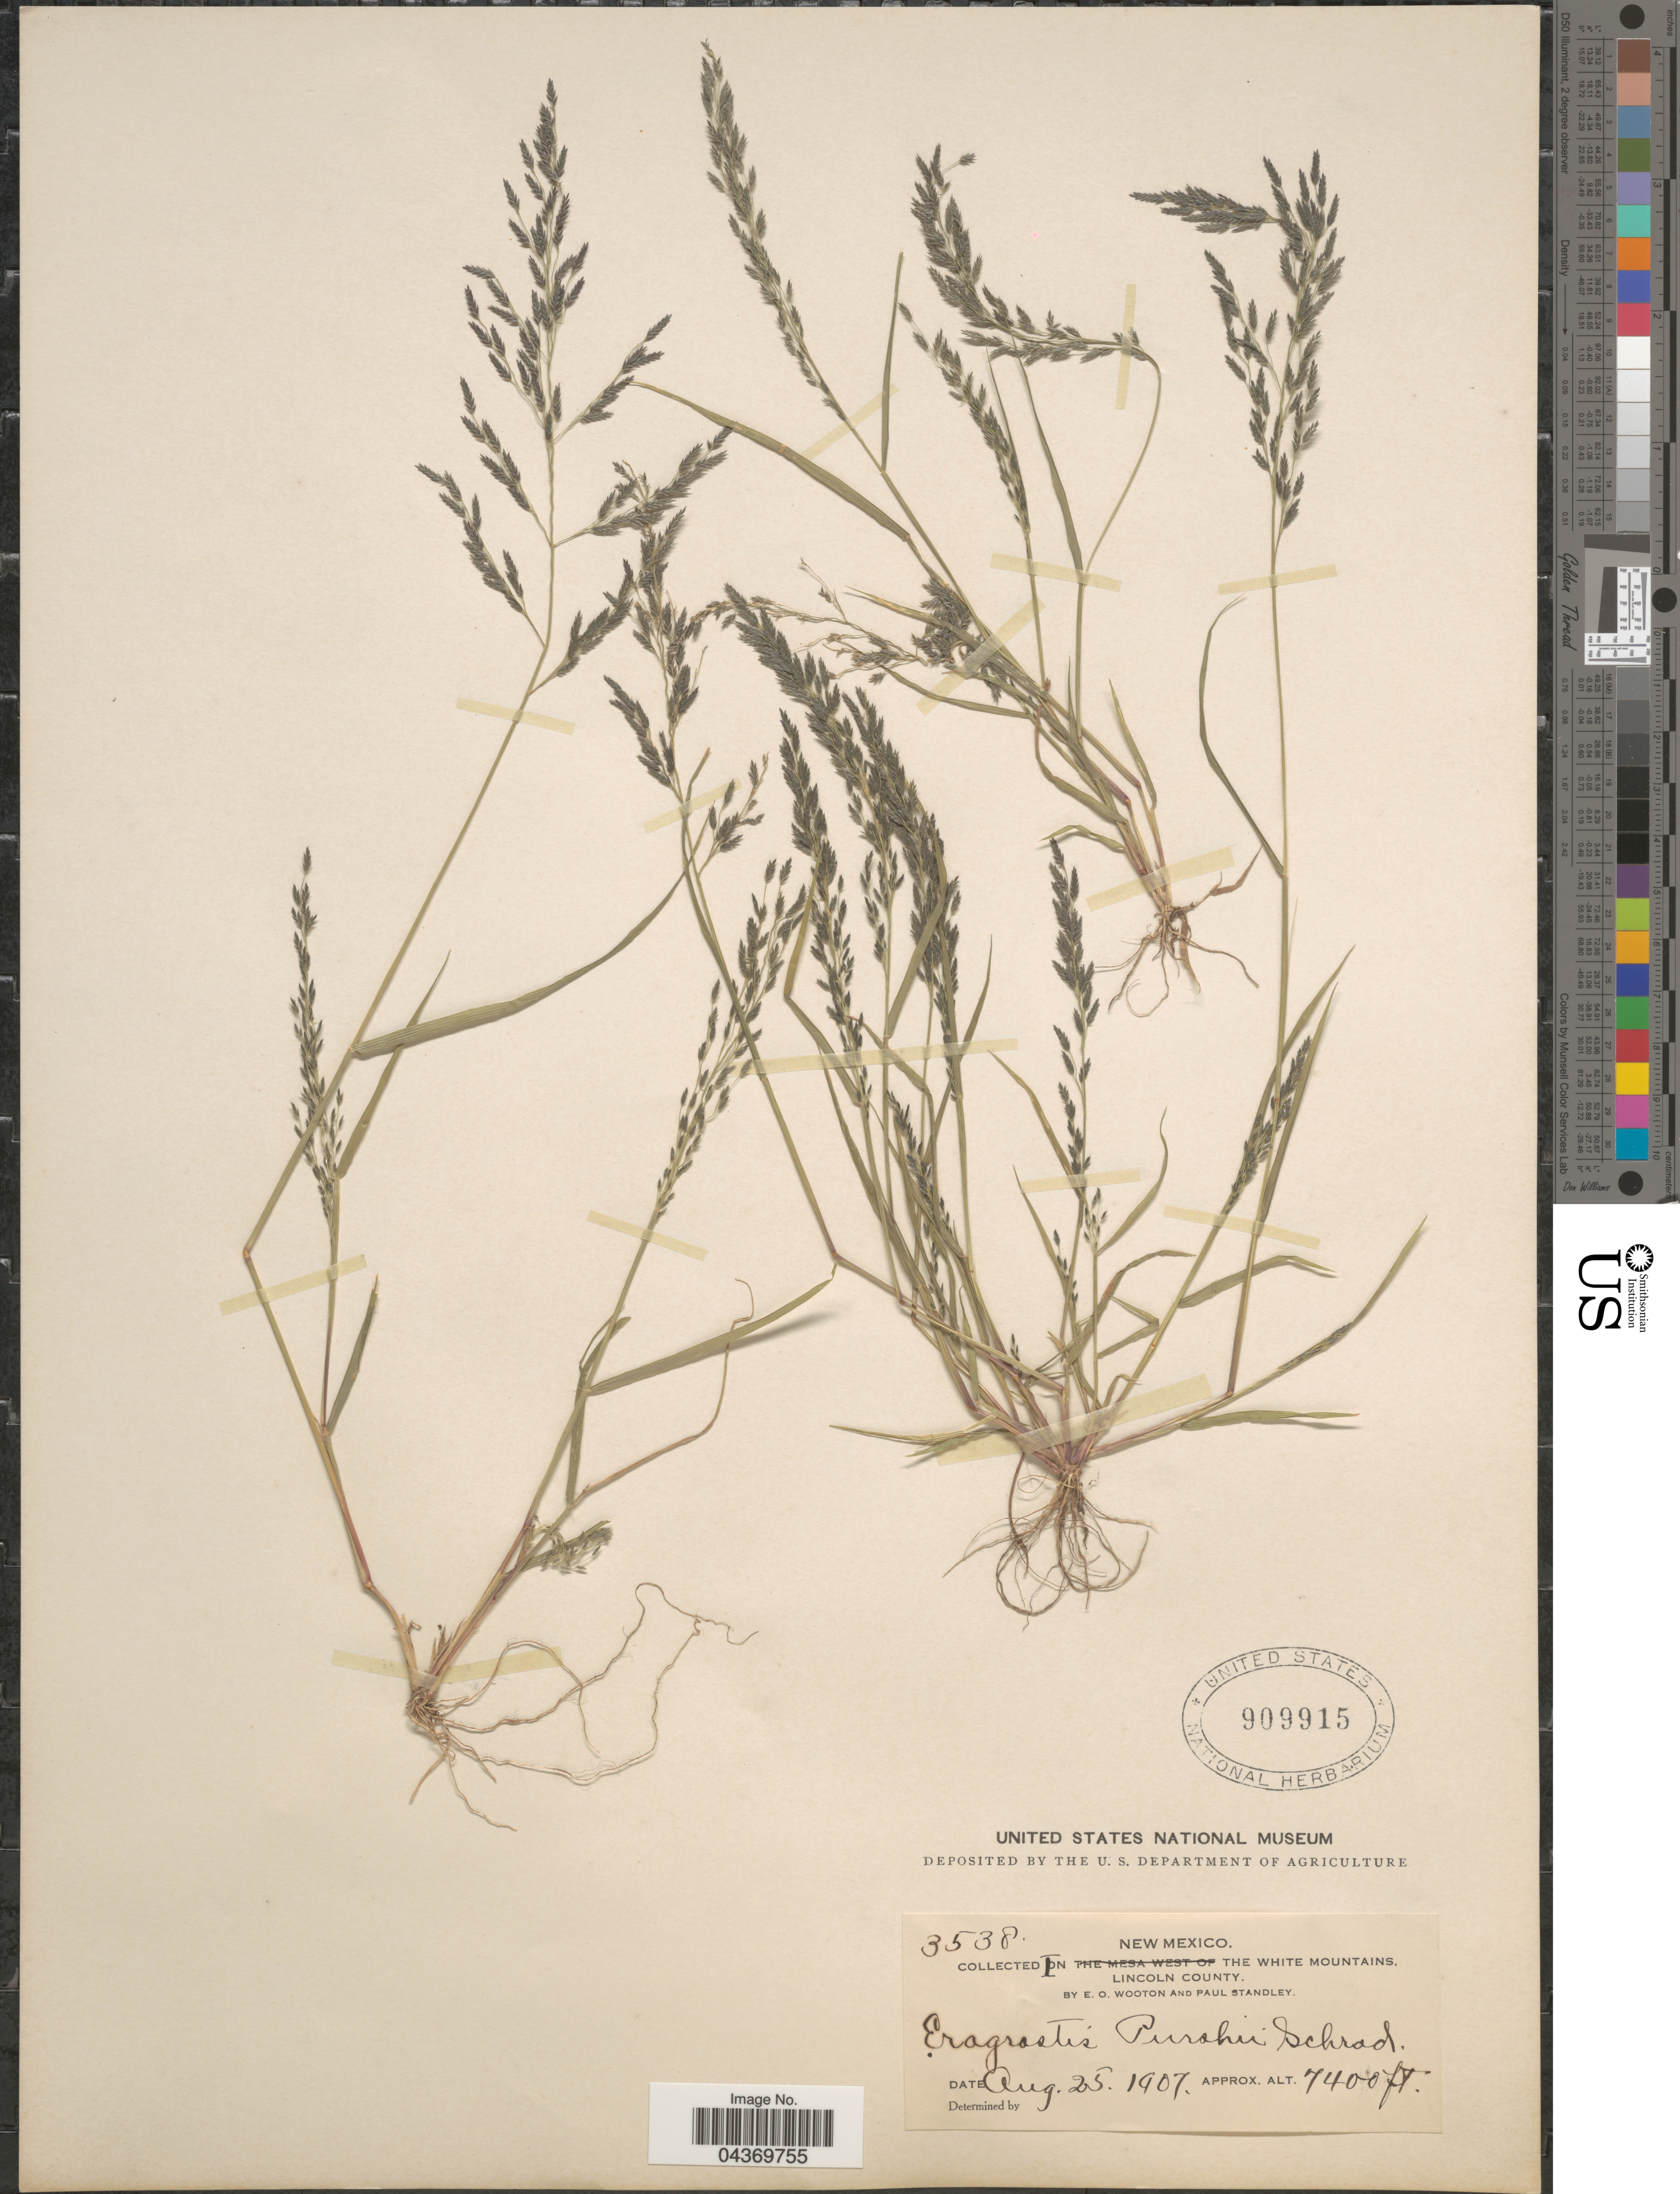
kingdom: Plantae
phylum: Tracheophyta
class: Liliopsida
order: Poales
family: Poaceae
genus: Eragrostis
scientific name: Eragrostis pectinacea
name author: (Michx.) Nees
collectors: E. O. Wooton & P. C. Standley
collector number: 3538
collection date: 1907-08-25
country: United States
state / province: New Mexico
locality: In the White Mountains, Lincoln County.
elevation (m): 2256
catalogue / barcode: US 909915